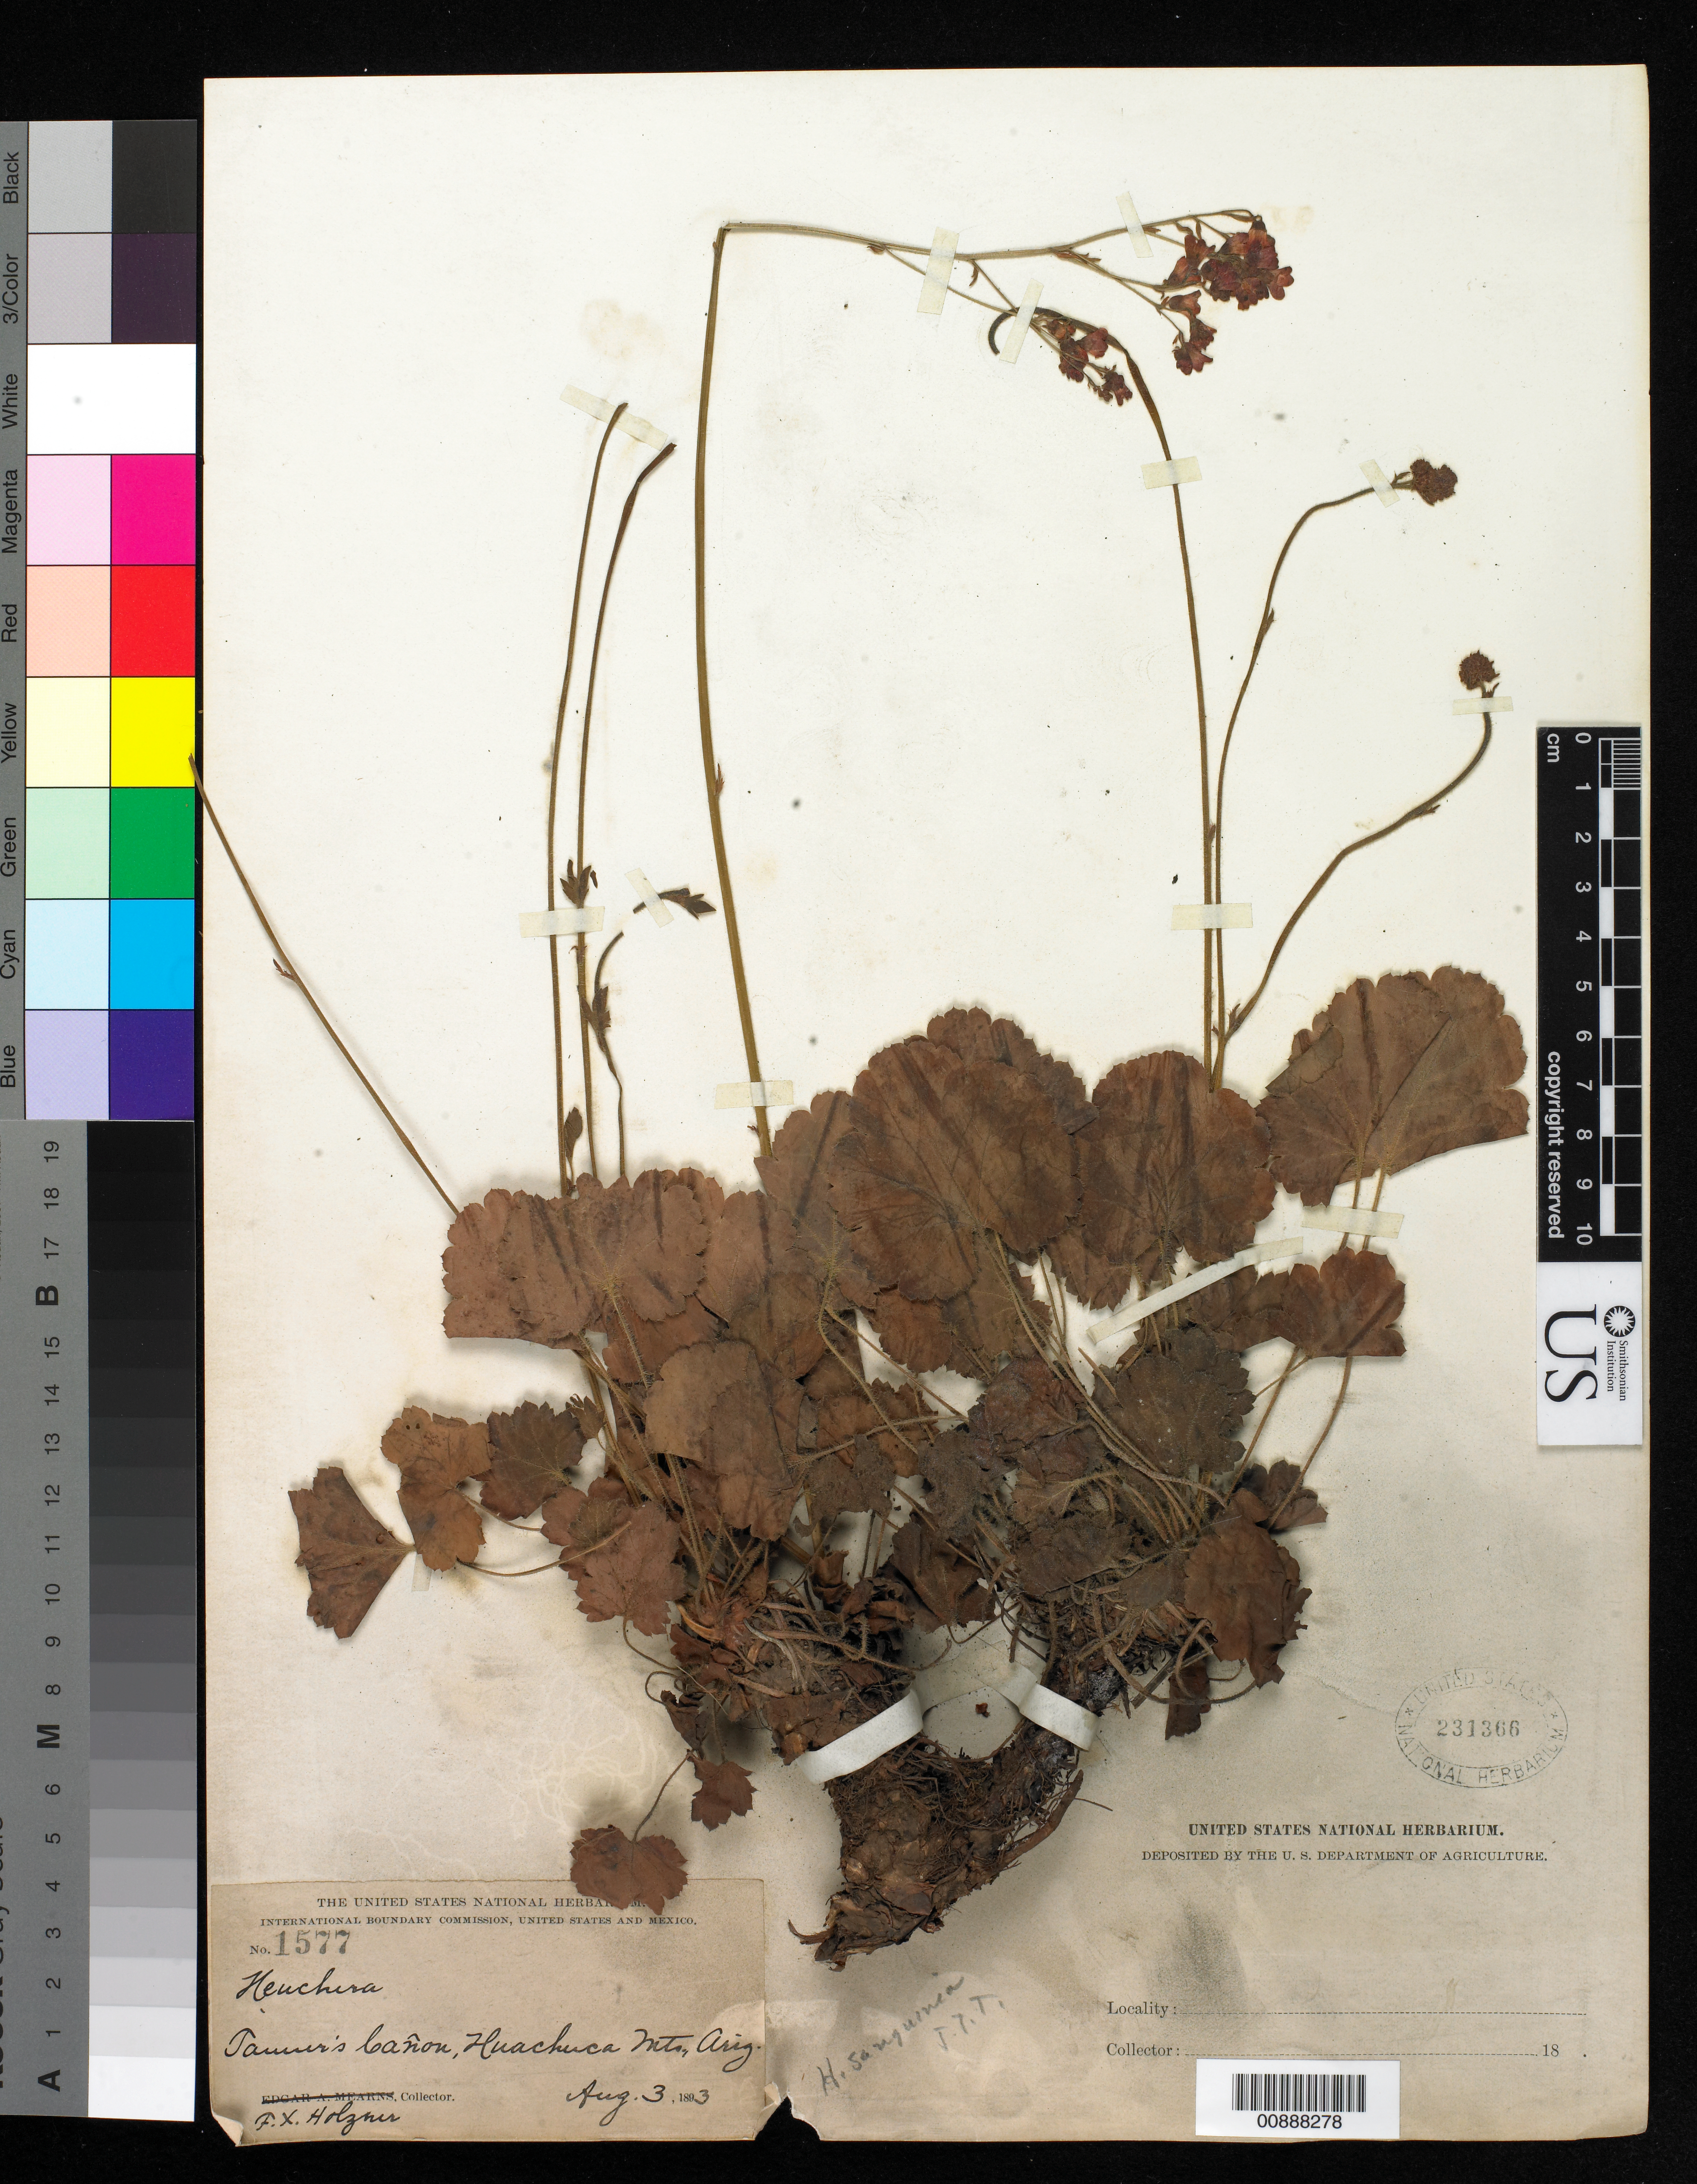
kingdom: Plantae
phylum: Tracheophyta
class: Magnoliopsida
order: Saxifragales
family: Saxifragaceae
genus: Heuchera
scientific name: Heuchera sanguinea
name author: Engelm.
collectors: F. X. Holzner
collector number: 1577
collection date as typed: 03 Aug 1893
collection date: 1893-08-03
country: United States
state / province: Arizona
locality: Tanner's Canyon, Huachuca Mts.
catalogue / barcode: US 231366